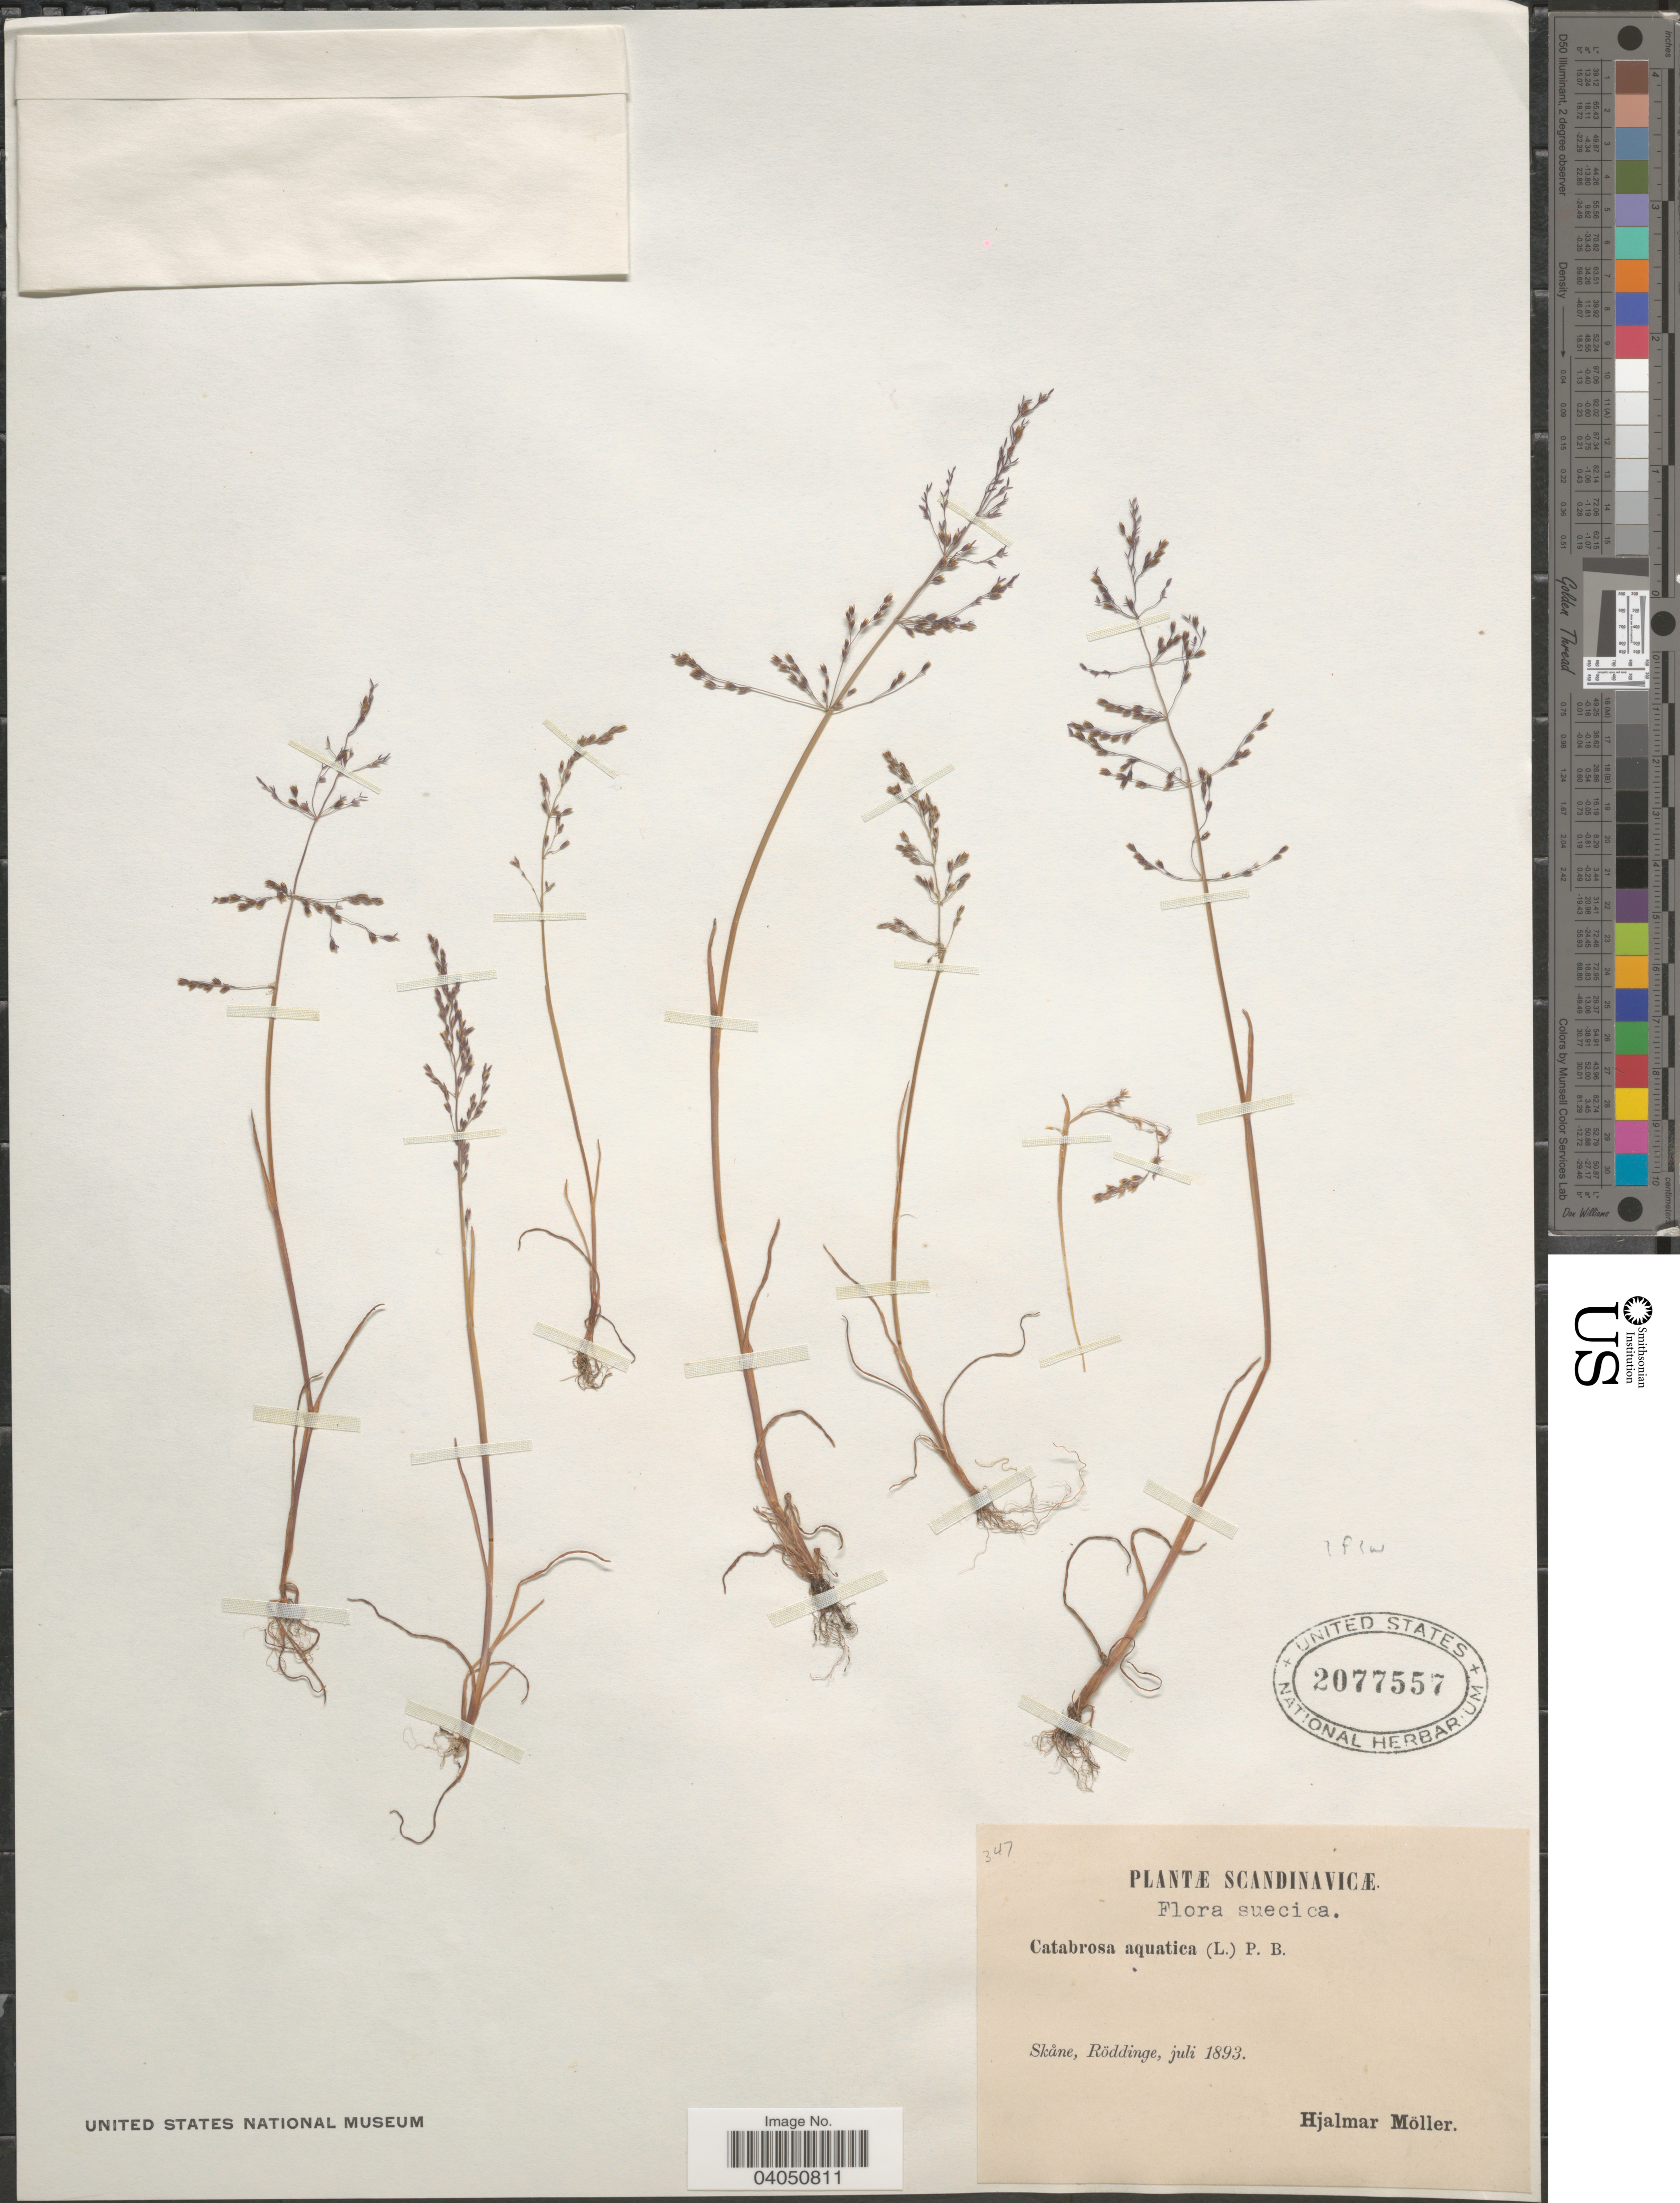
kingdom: Plantae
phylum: Tracheophyta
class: Liliopsida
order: Poales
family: Poaceae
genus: Catabrosa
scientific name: Catabrosa aquatica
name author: (L.) P. Beauv.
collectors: H. Möller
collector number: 347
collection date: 1893-07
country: Sweden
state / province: Skåne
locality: Scandinavicæ. Suecica. Röddinge.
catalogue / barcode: US 2077557